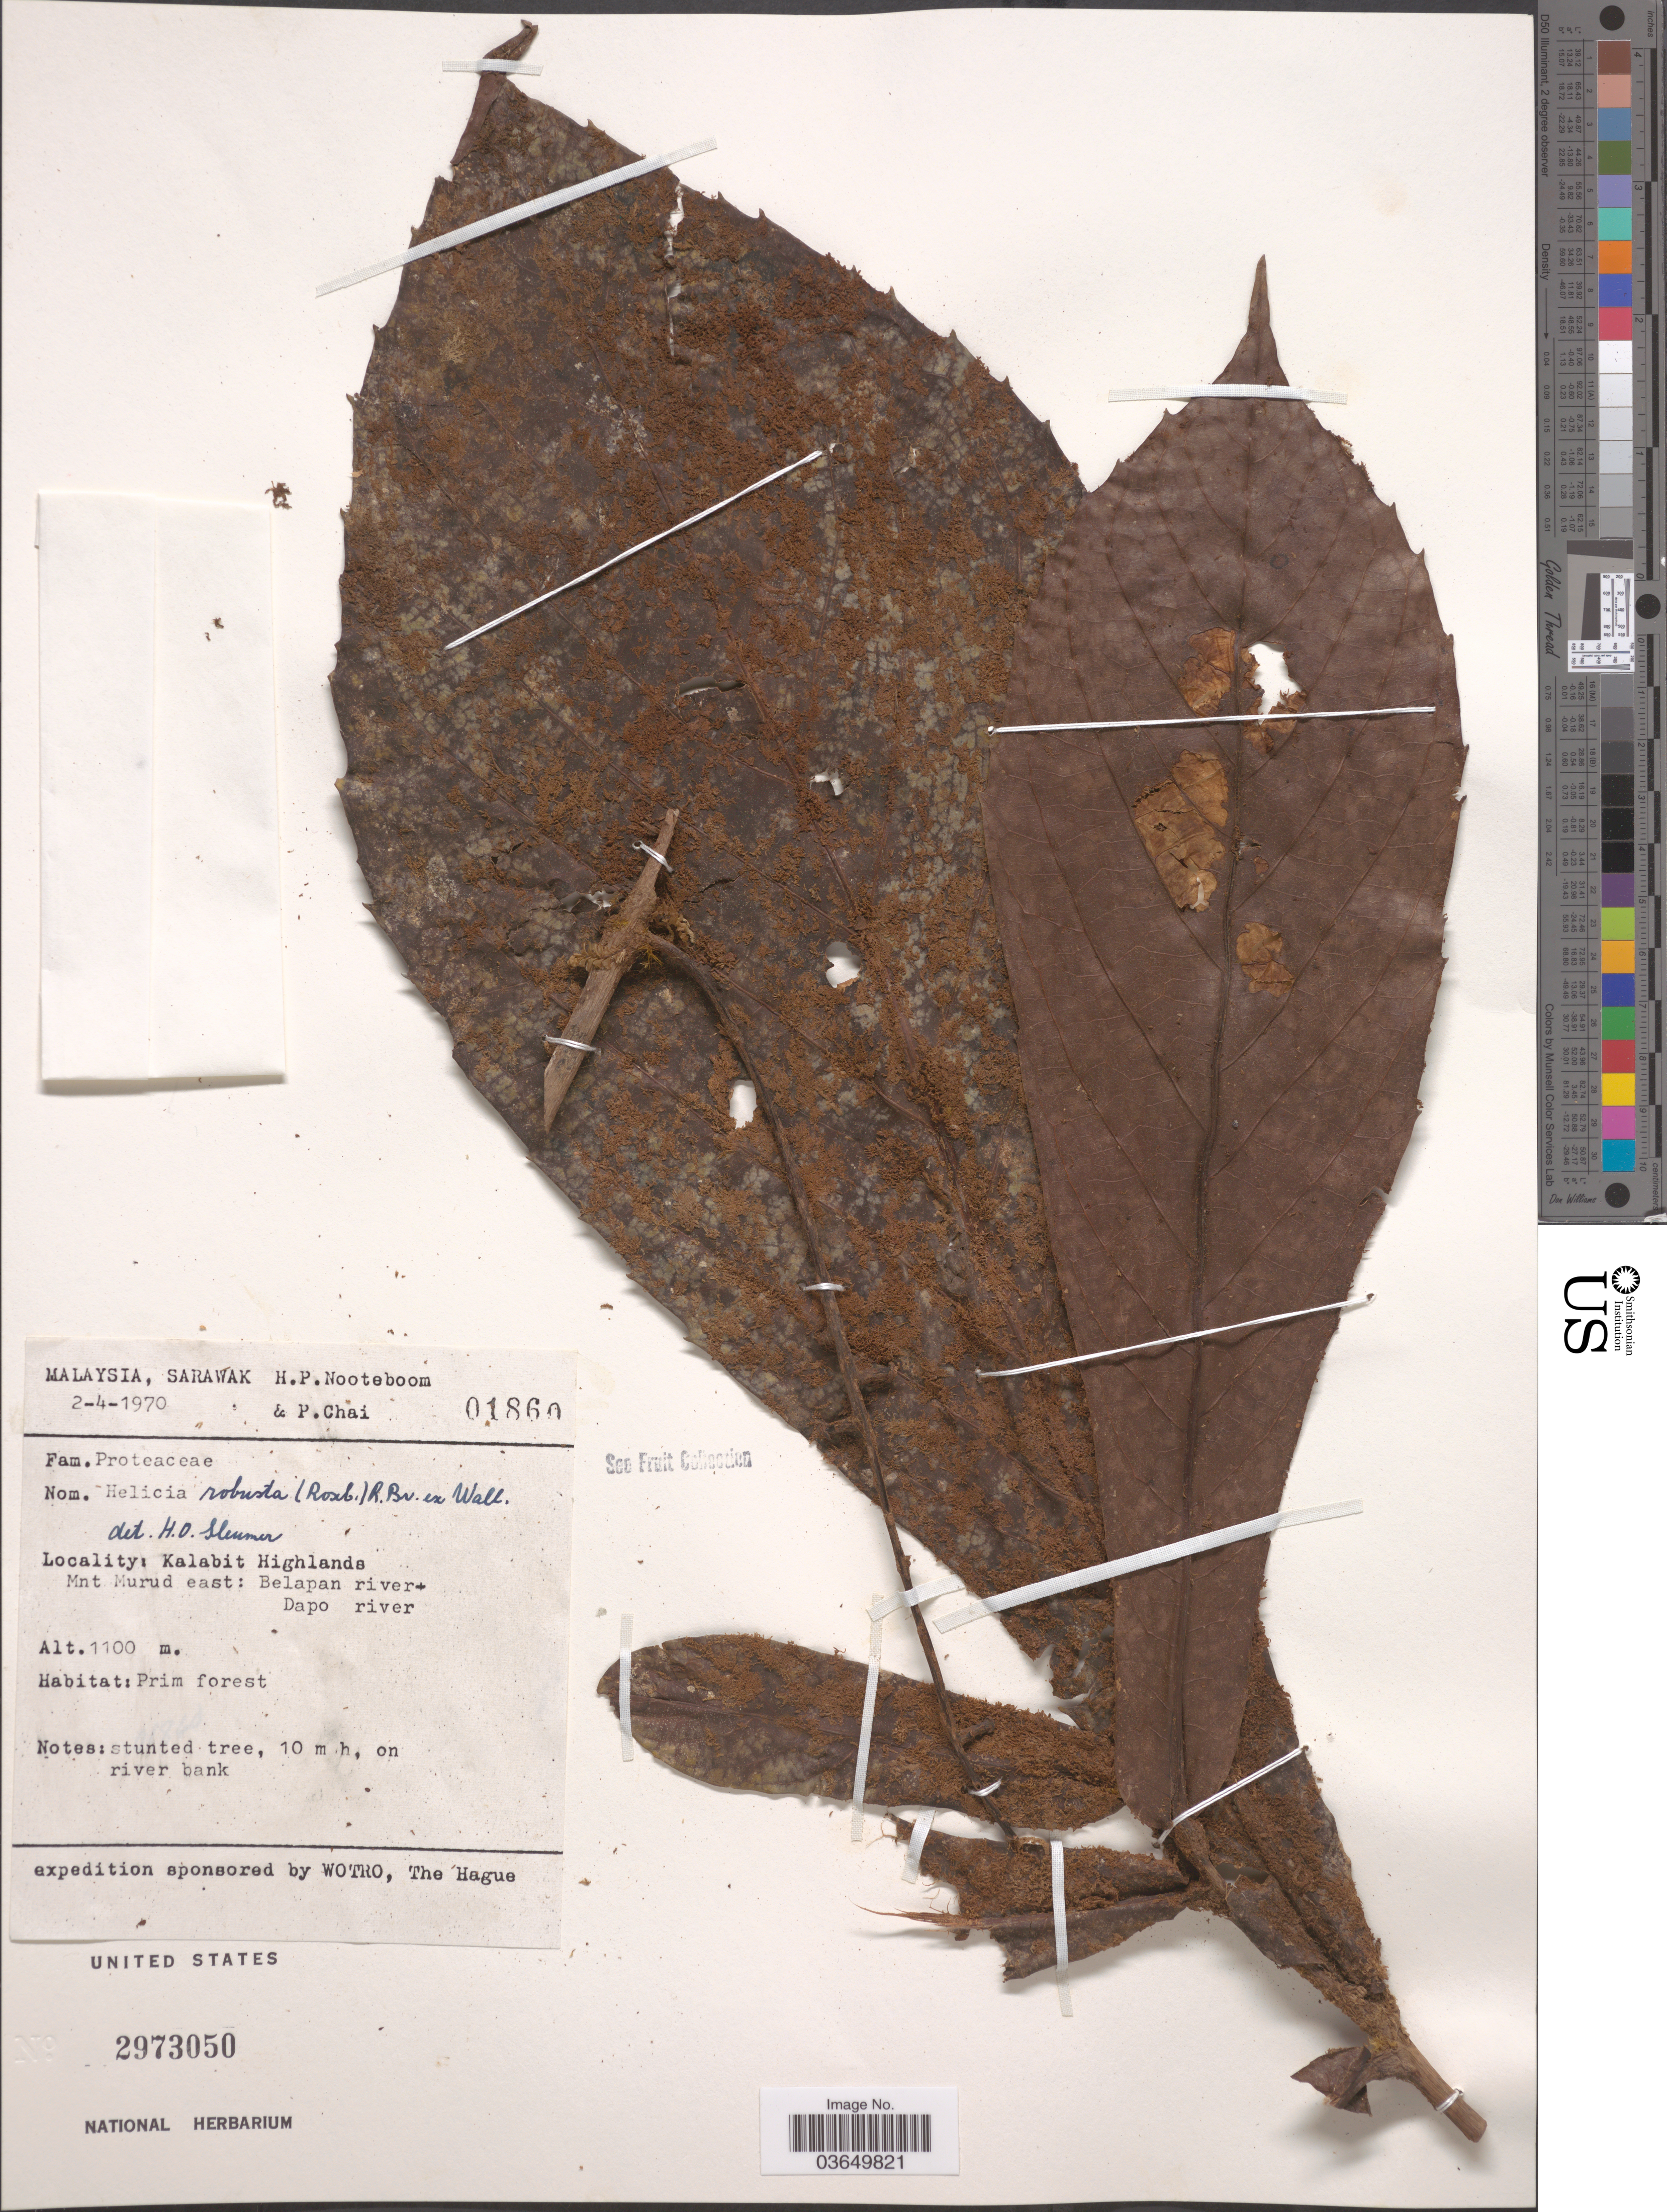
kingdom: Plantae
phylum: Tracheophyta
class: Magnoliopsida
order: Proteales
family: Proteaceae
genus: Helicia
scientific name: Helicia robusta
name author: (Roxb.) R. Br. ex Blume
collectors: H. P. Nooteboom & P. Chai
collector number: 01860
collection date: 1970-04-02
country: Malaysia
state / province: Sarawak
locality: Kalabit Highlands. Mnt Murud east: Belapan river - Dapo river.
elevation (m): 1100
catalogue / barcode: US 2973050